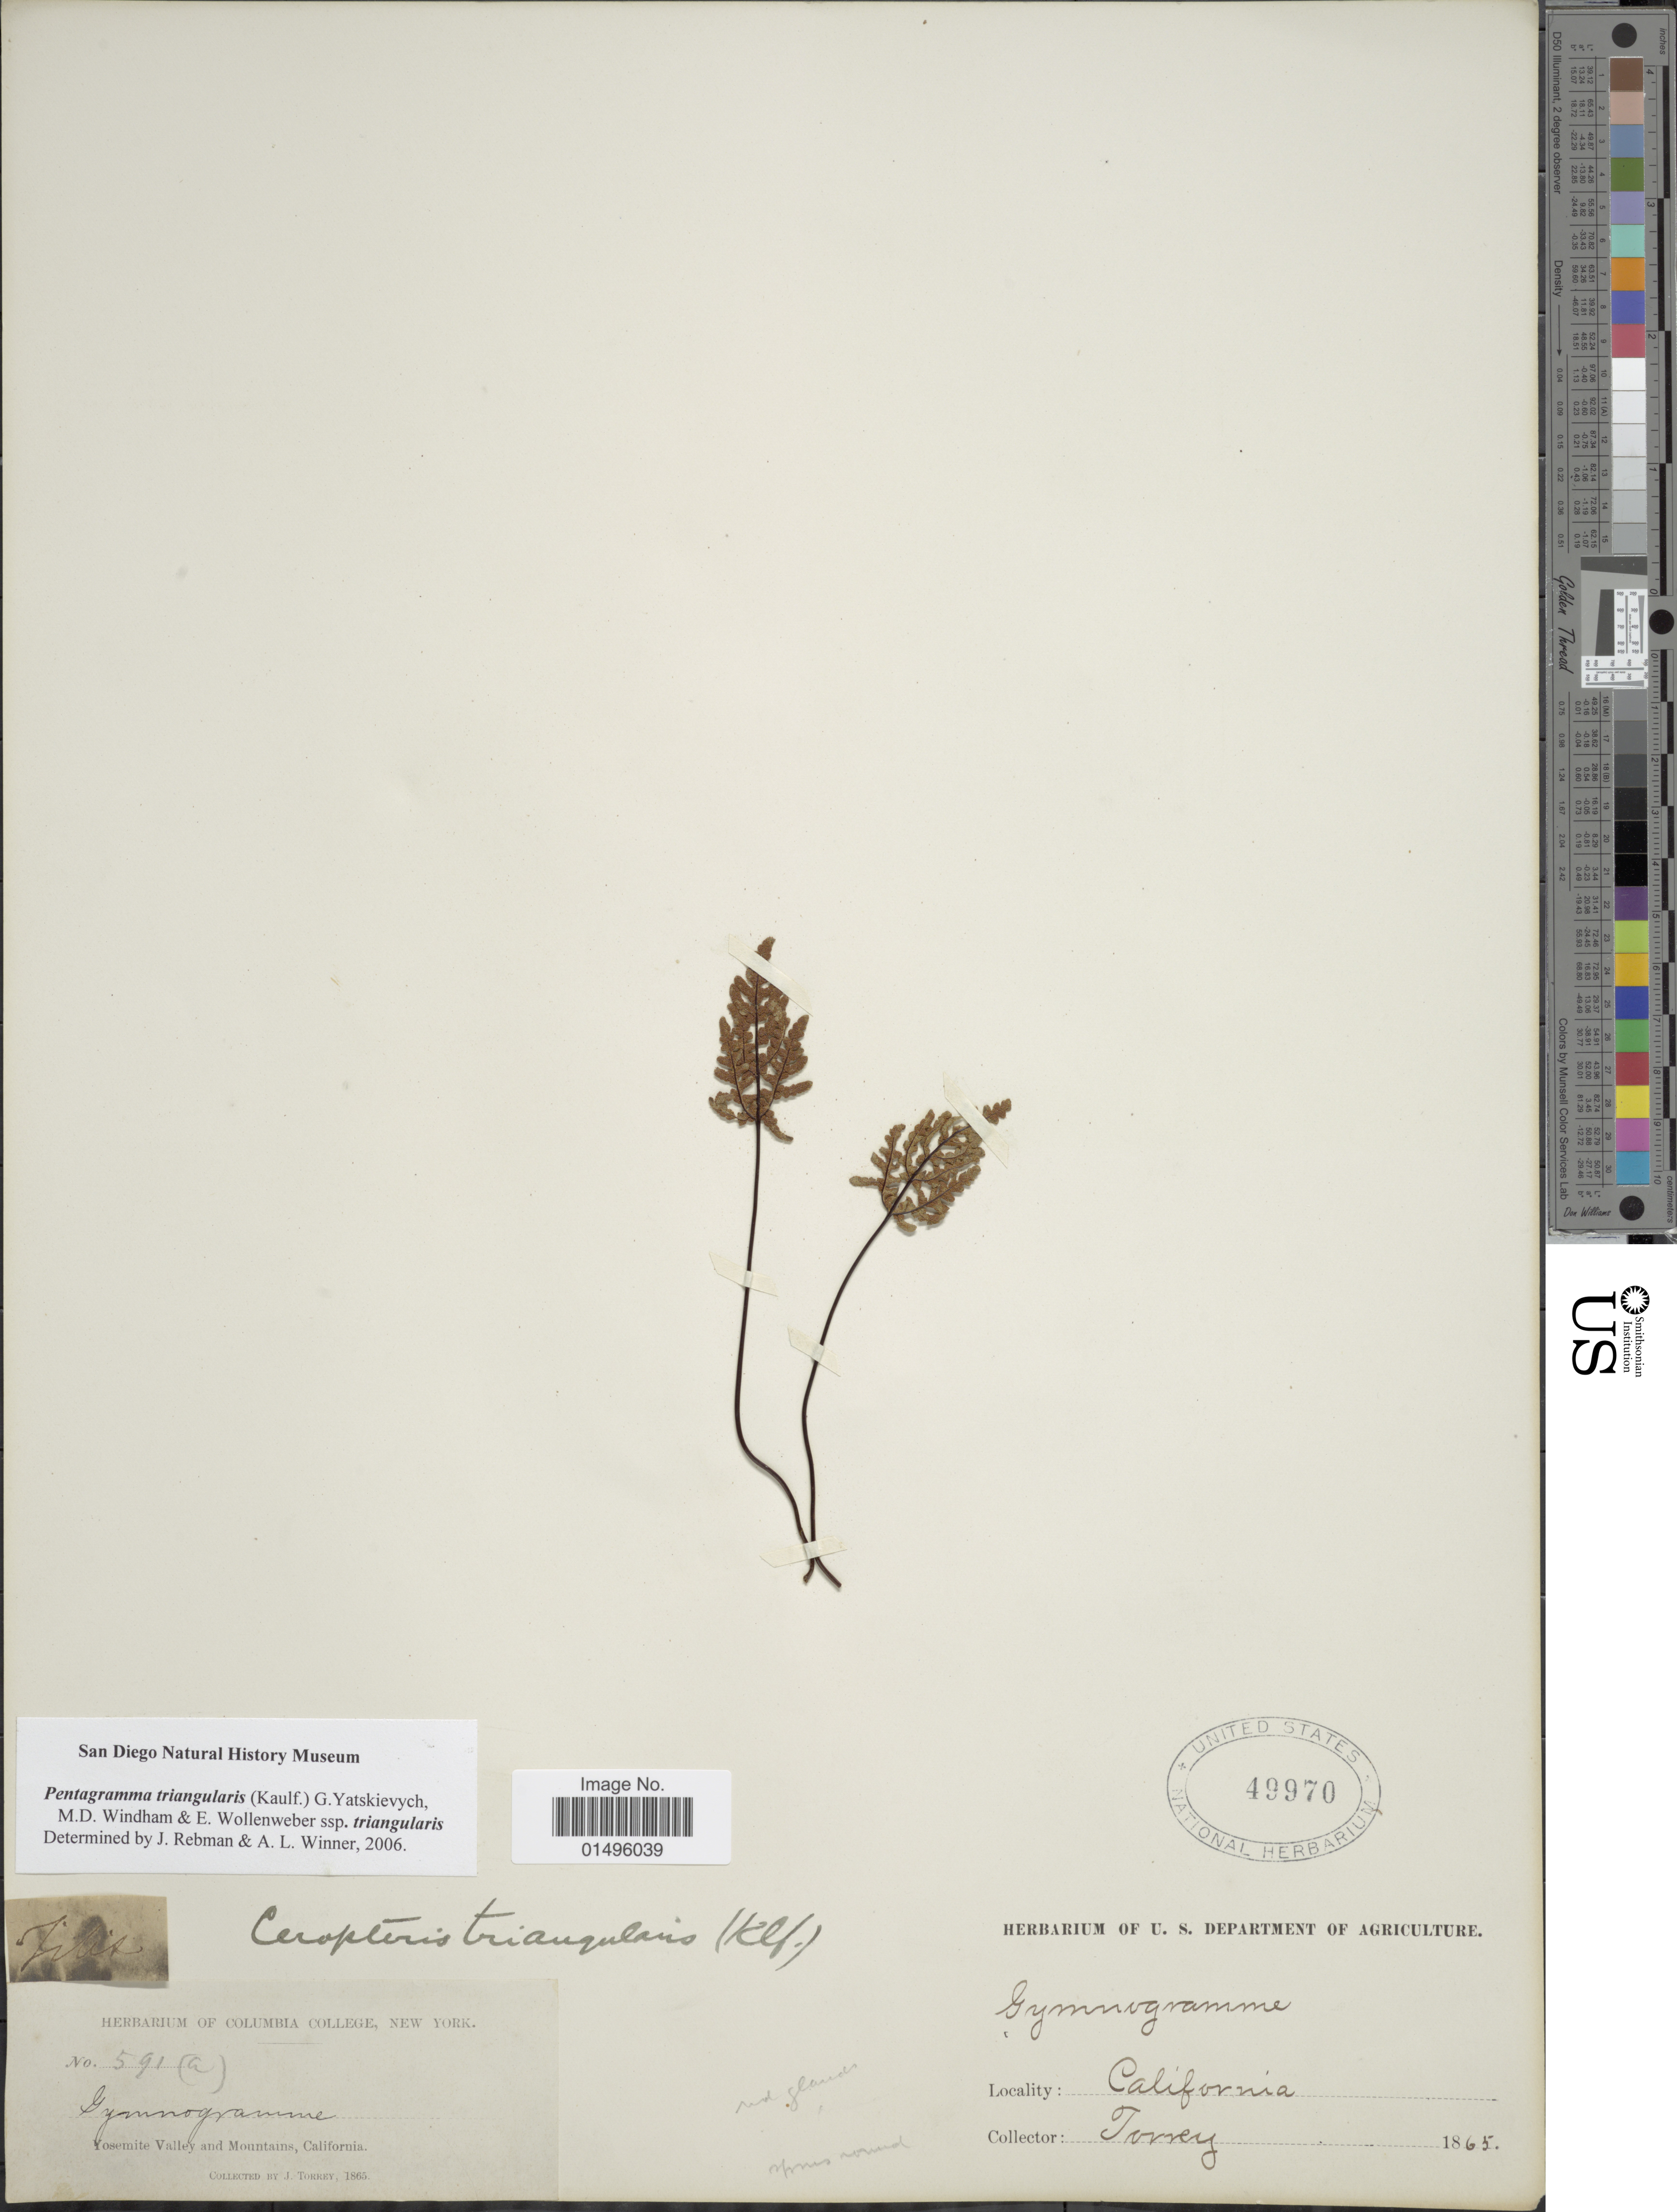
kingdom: Plantae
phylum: Tracheophyta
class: Polypodiopsida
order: Polypodiales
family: Pteridaceae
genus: Pentagramma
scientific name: Pentagramma triangularis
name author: (Kaulf.) Yatsk. et al.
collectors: J. Torrey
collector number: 591 (a)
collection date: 1865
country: United States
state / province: California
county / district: Mariposa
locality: Yosemite Valley and Mountains.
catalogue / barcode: US 49970